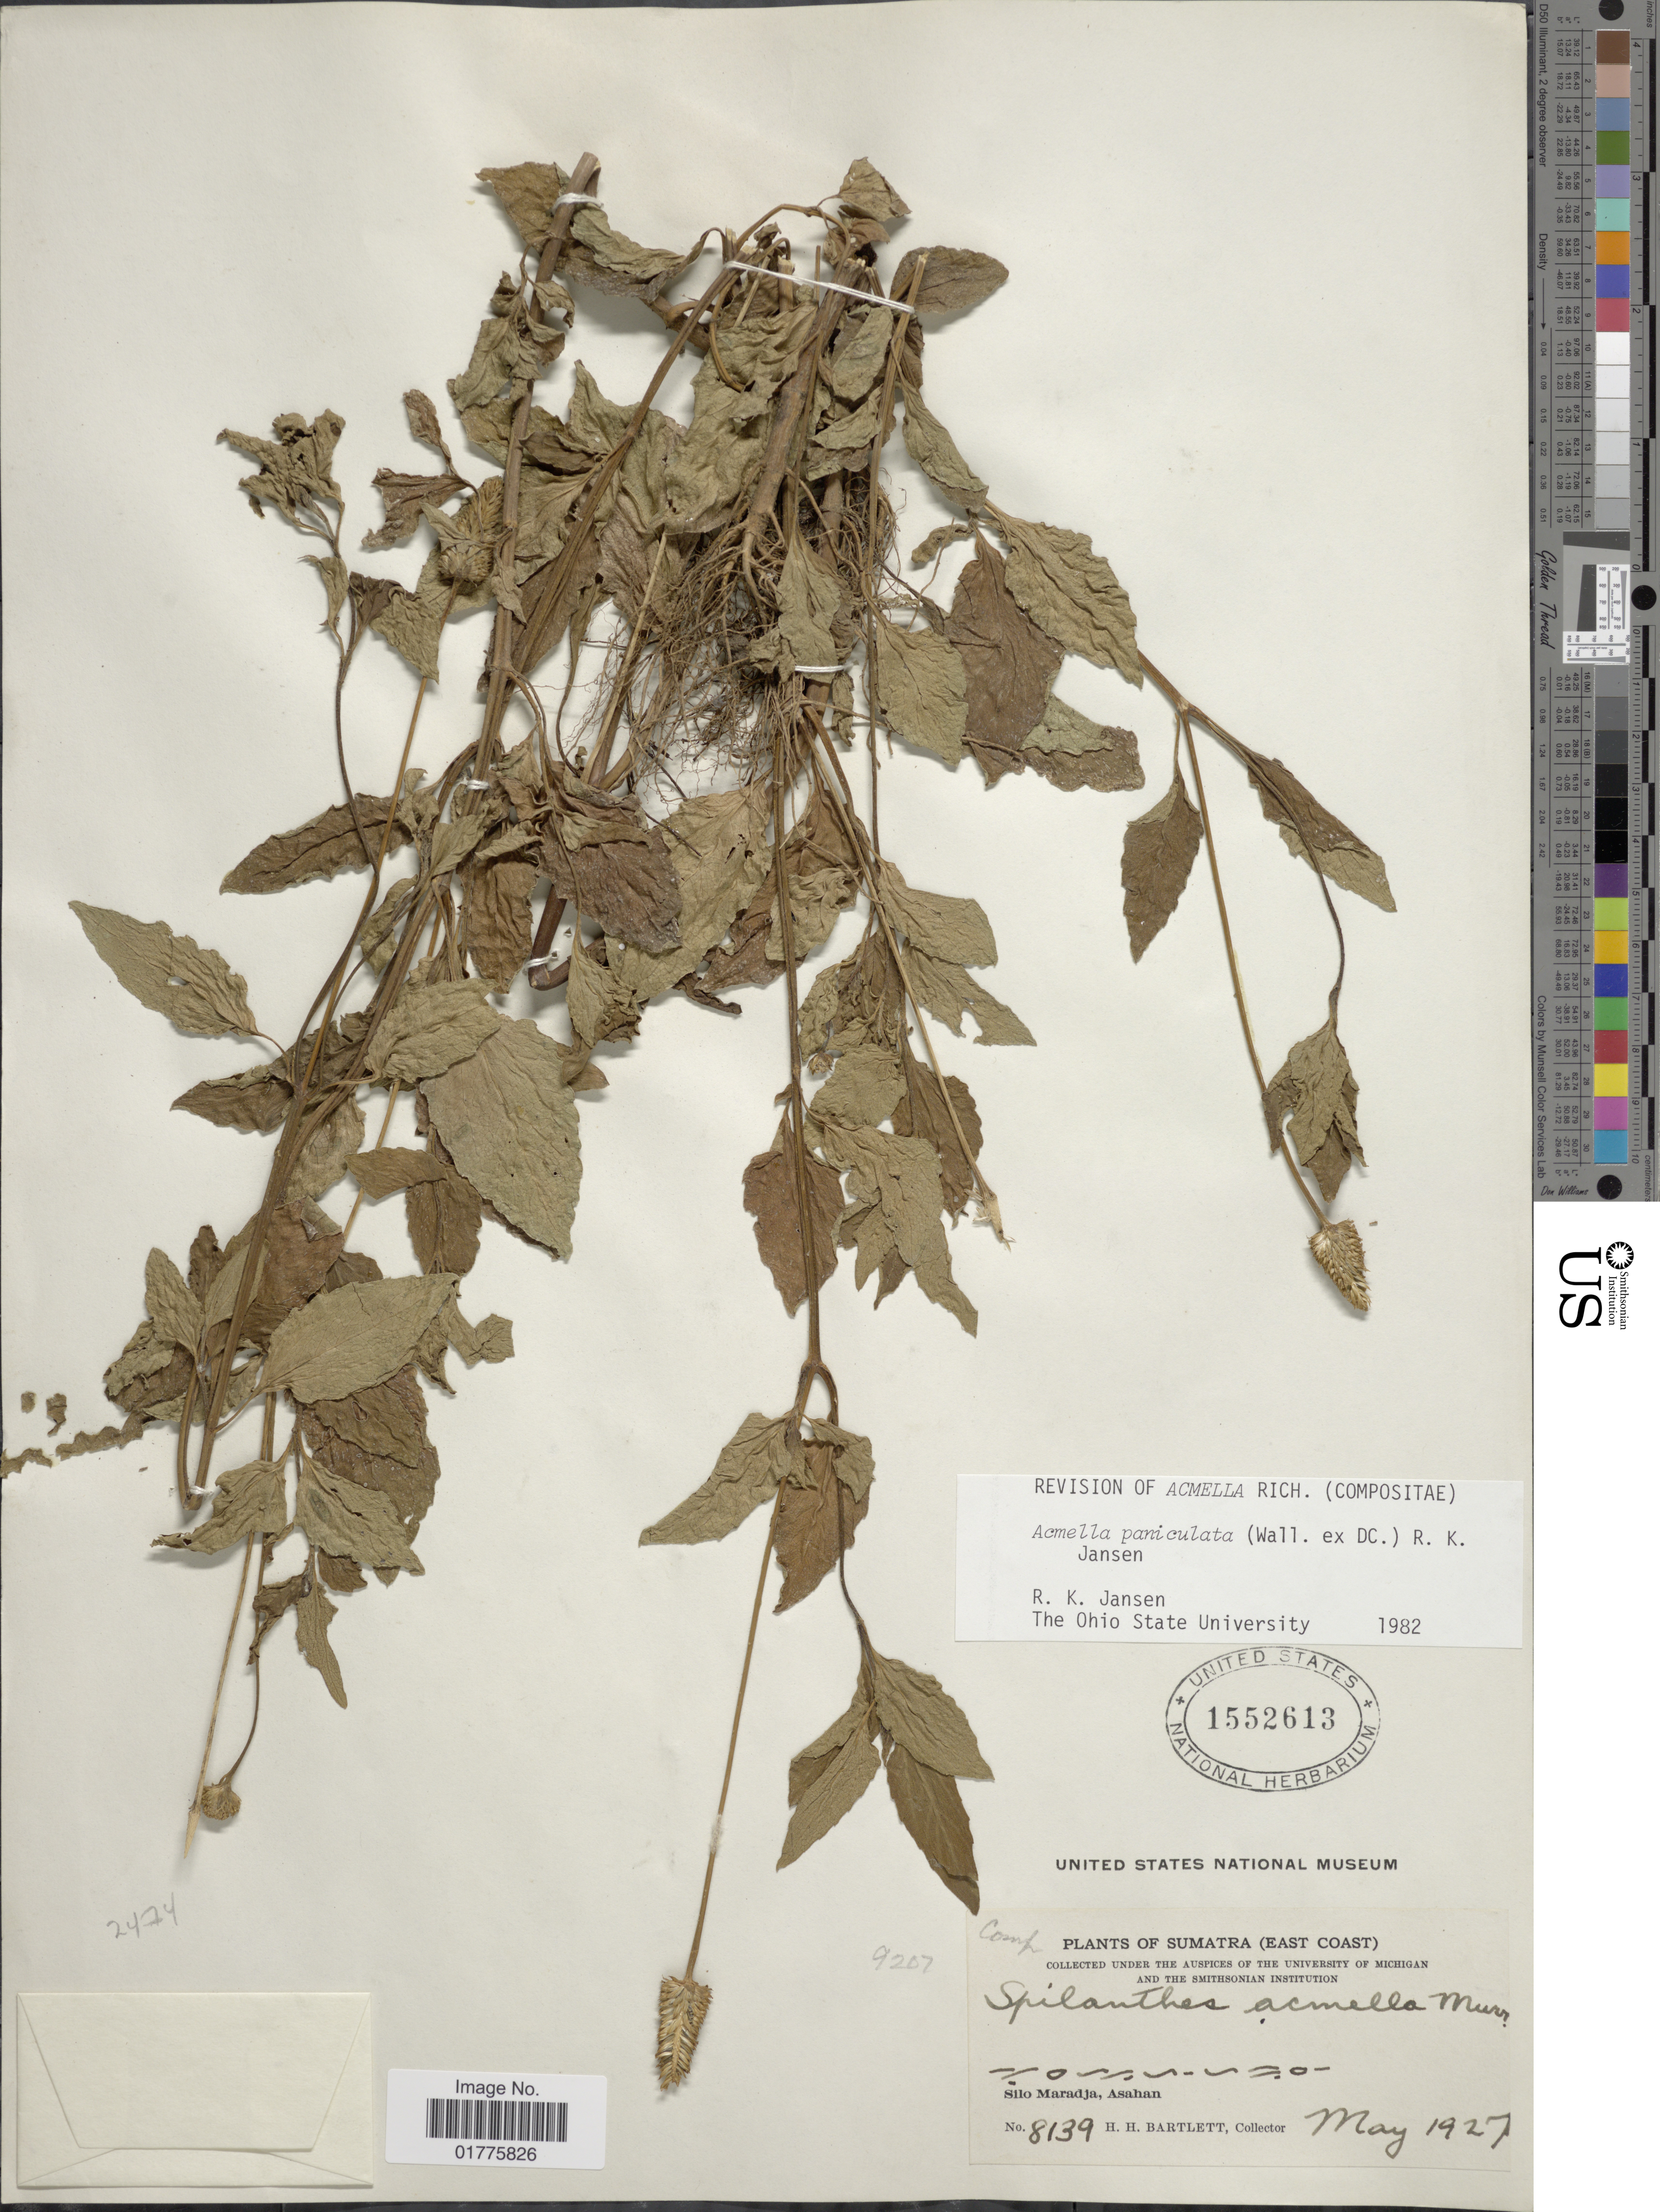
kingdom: Plantae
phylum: Tracheophyta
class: Magnoliopsida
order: Asterales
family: Asteraceae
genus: Acmella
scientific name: Acmella paniculata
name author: (Wall. ex DC.) R.K. Jansen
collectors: H. H. Bartlett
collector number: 8139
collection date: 1927-05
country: Indonesia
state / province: Sumatra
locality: (East Coast), Silo Maradja, Asahan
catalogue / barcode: US 1552613